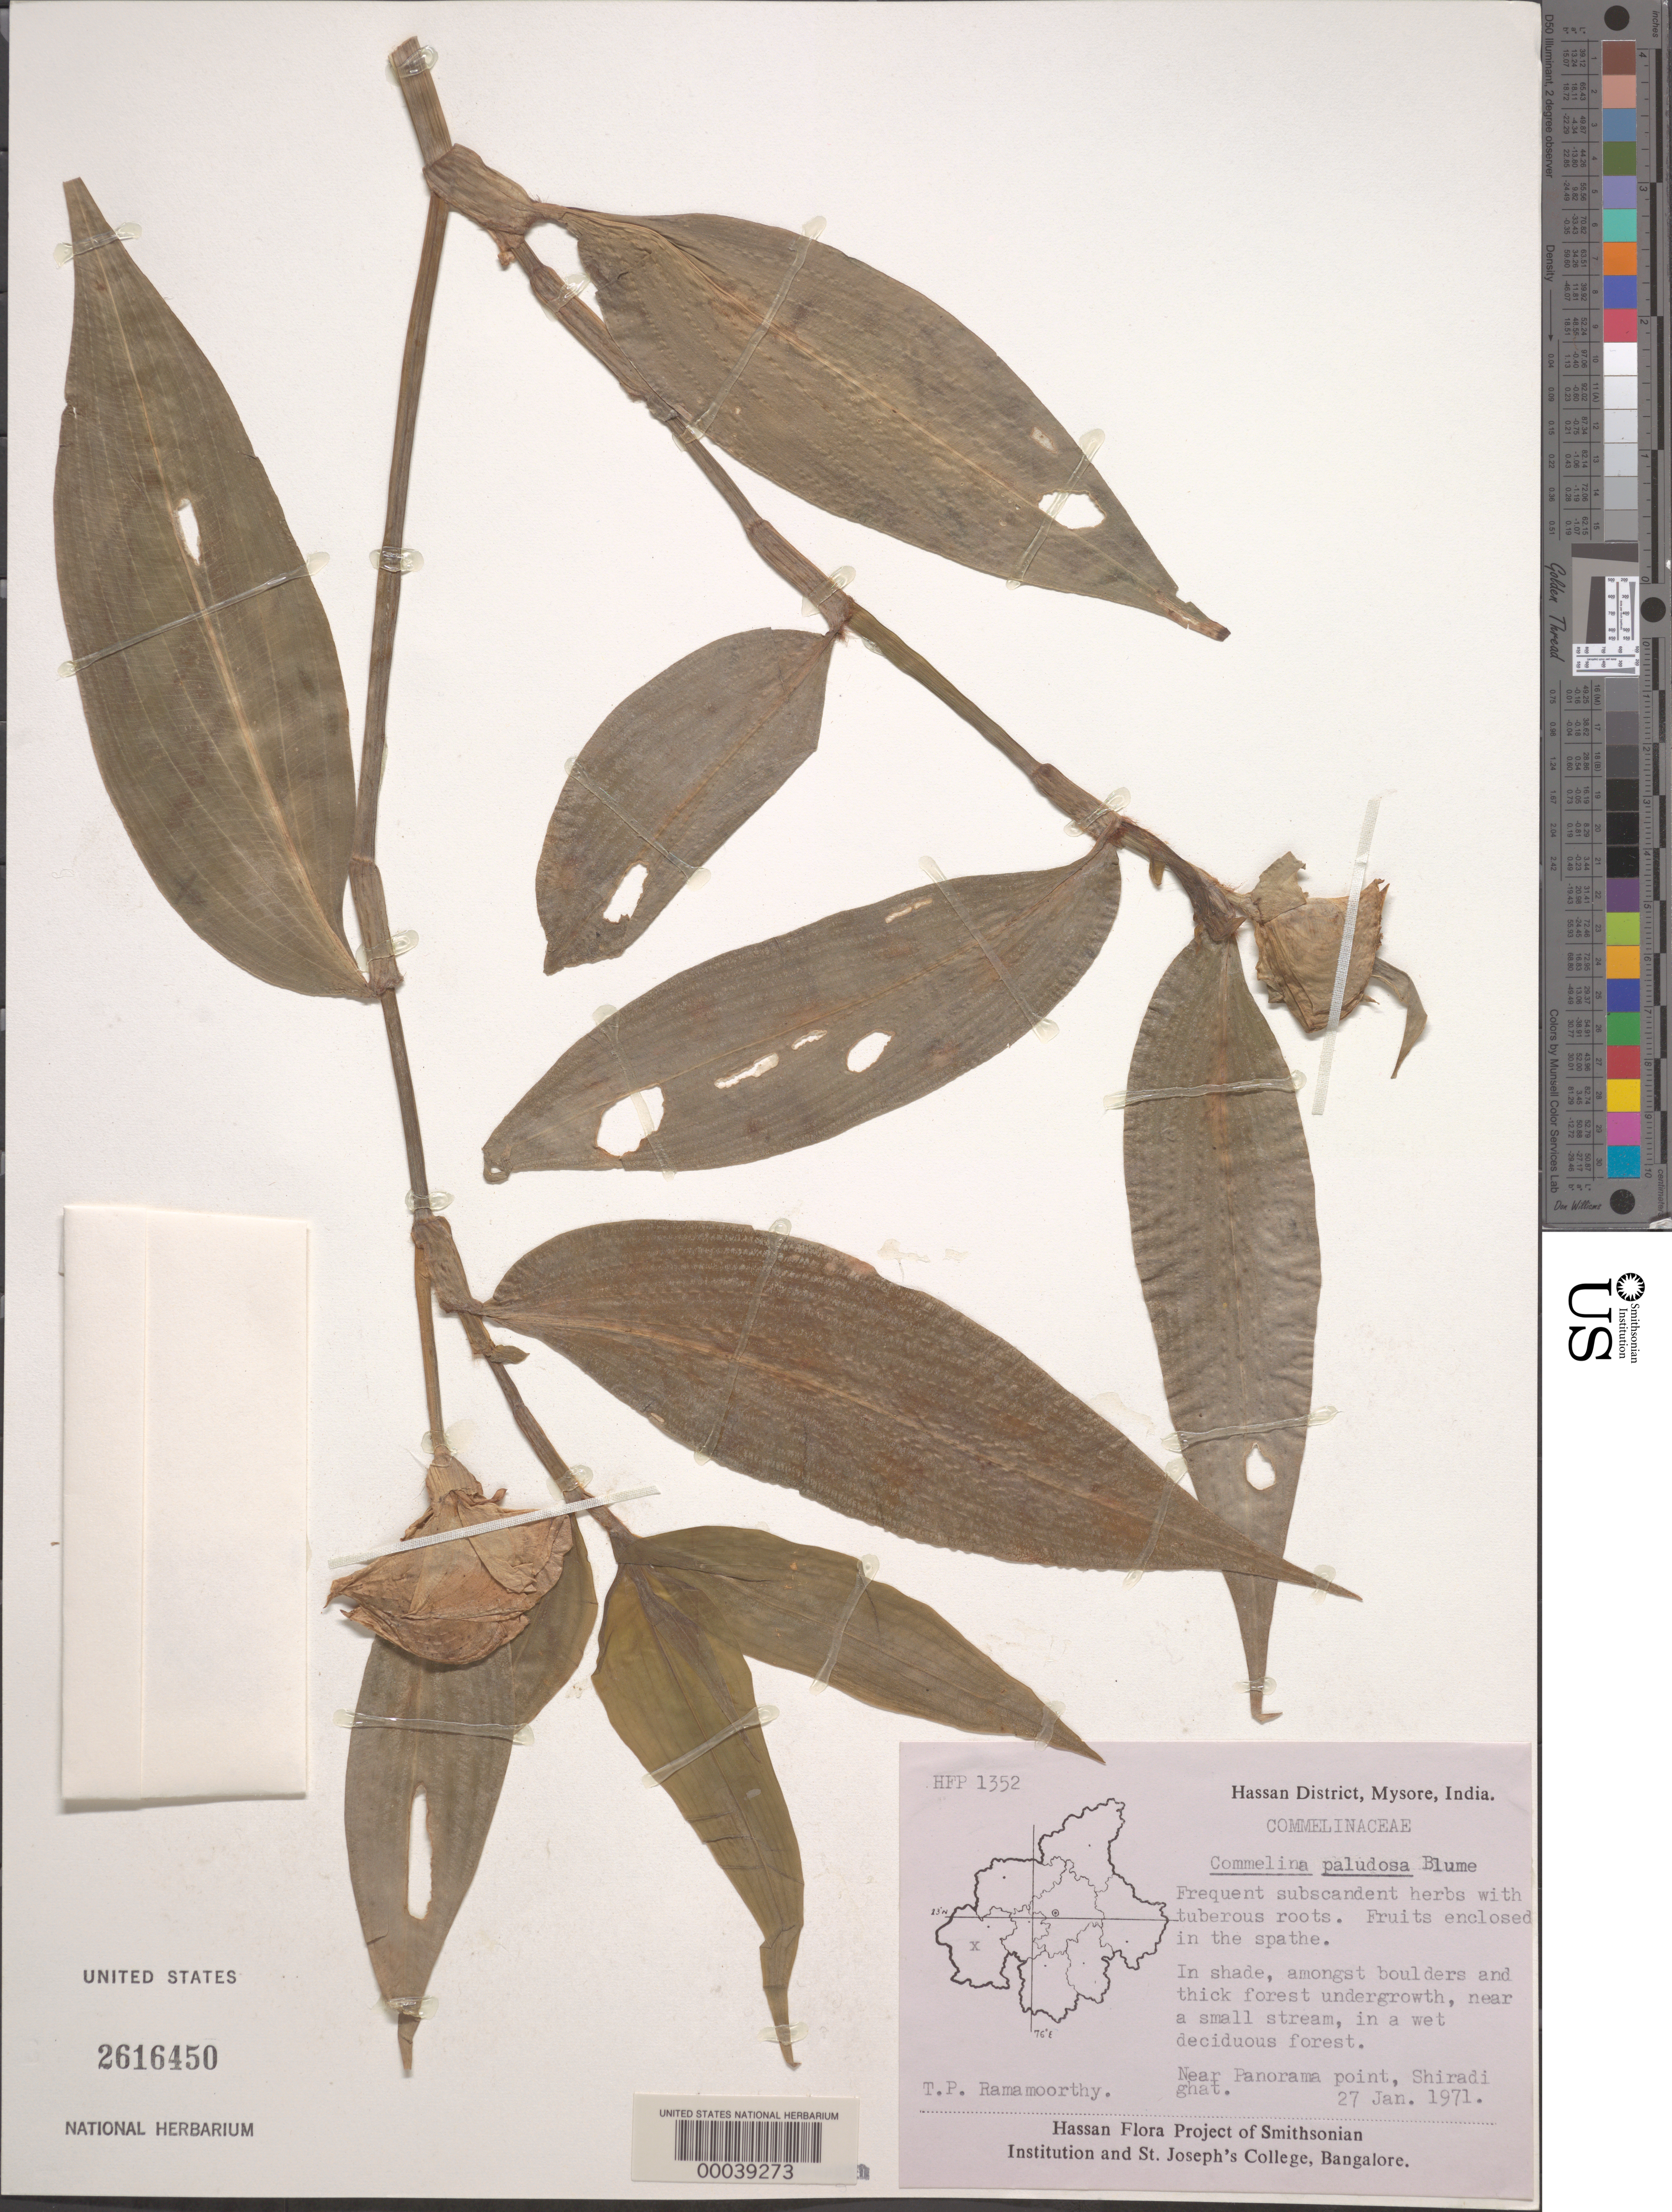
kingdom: Plantae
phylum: Tracheophyta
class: Liliopsida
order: Commelinales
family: Commelinaceae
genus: Commelina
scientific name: Commelina paludosa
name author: Blume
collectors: T. P. Ramamoorthy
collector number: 1352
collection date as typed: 27 Jan 1971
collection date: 1971-01-27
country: India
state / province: Karnataka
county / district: Hassan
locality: Shiradi ghat, near panorama point, mysore state [mysore state = karnataka.]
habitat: Thicket, near stream; moist soil in shade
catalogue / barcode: US 2616450